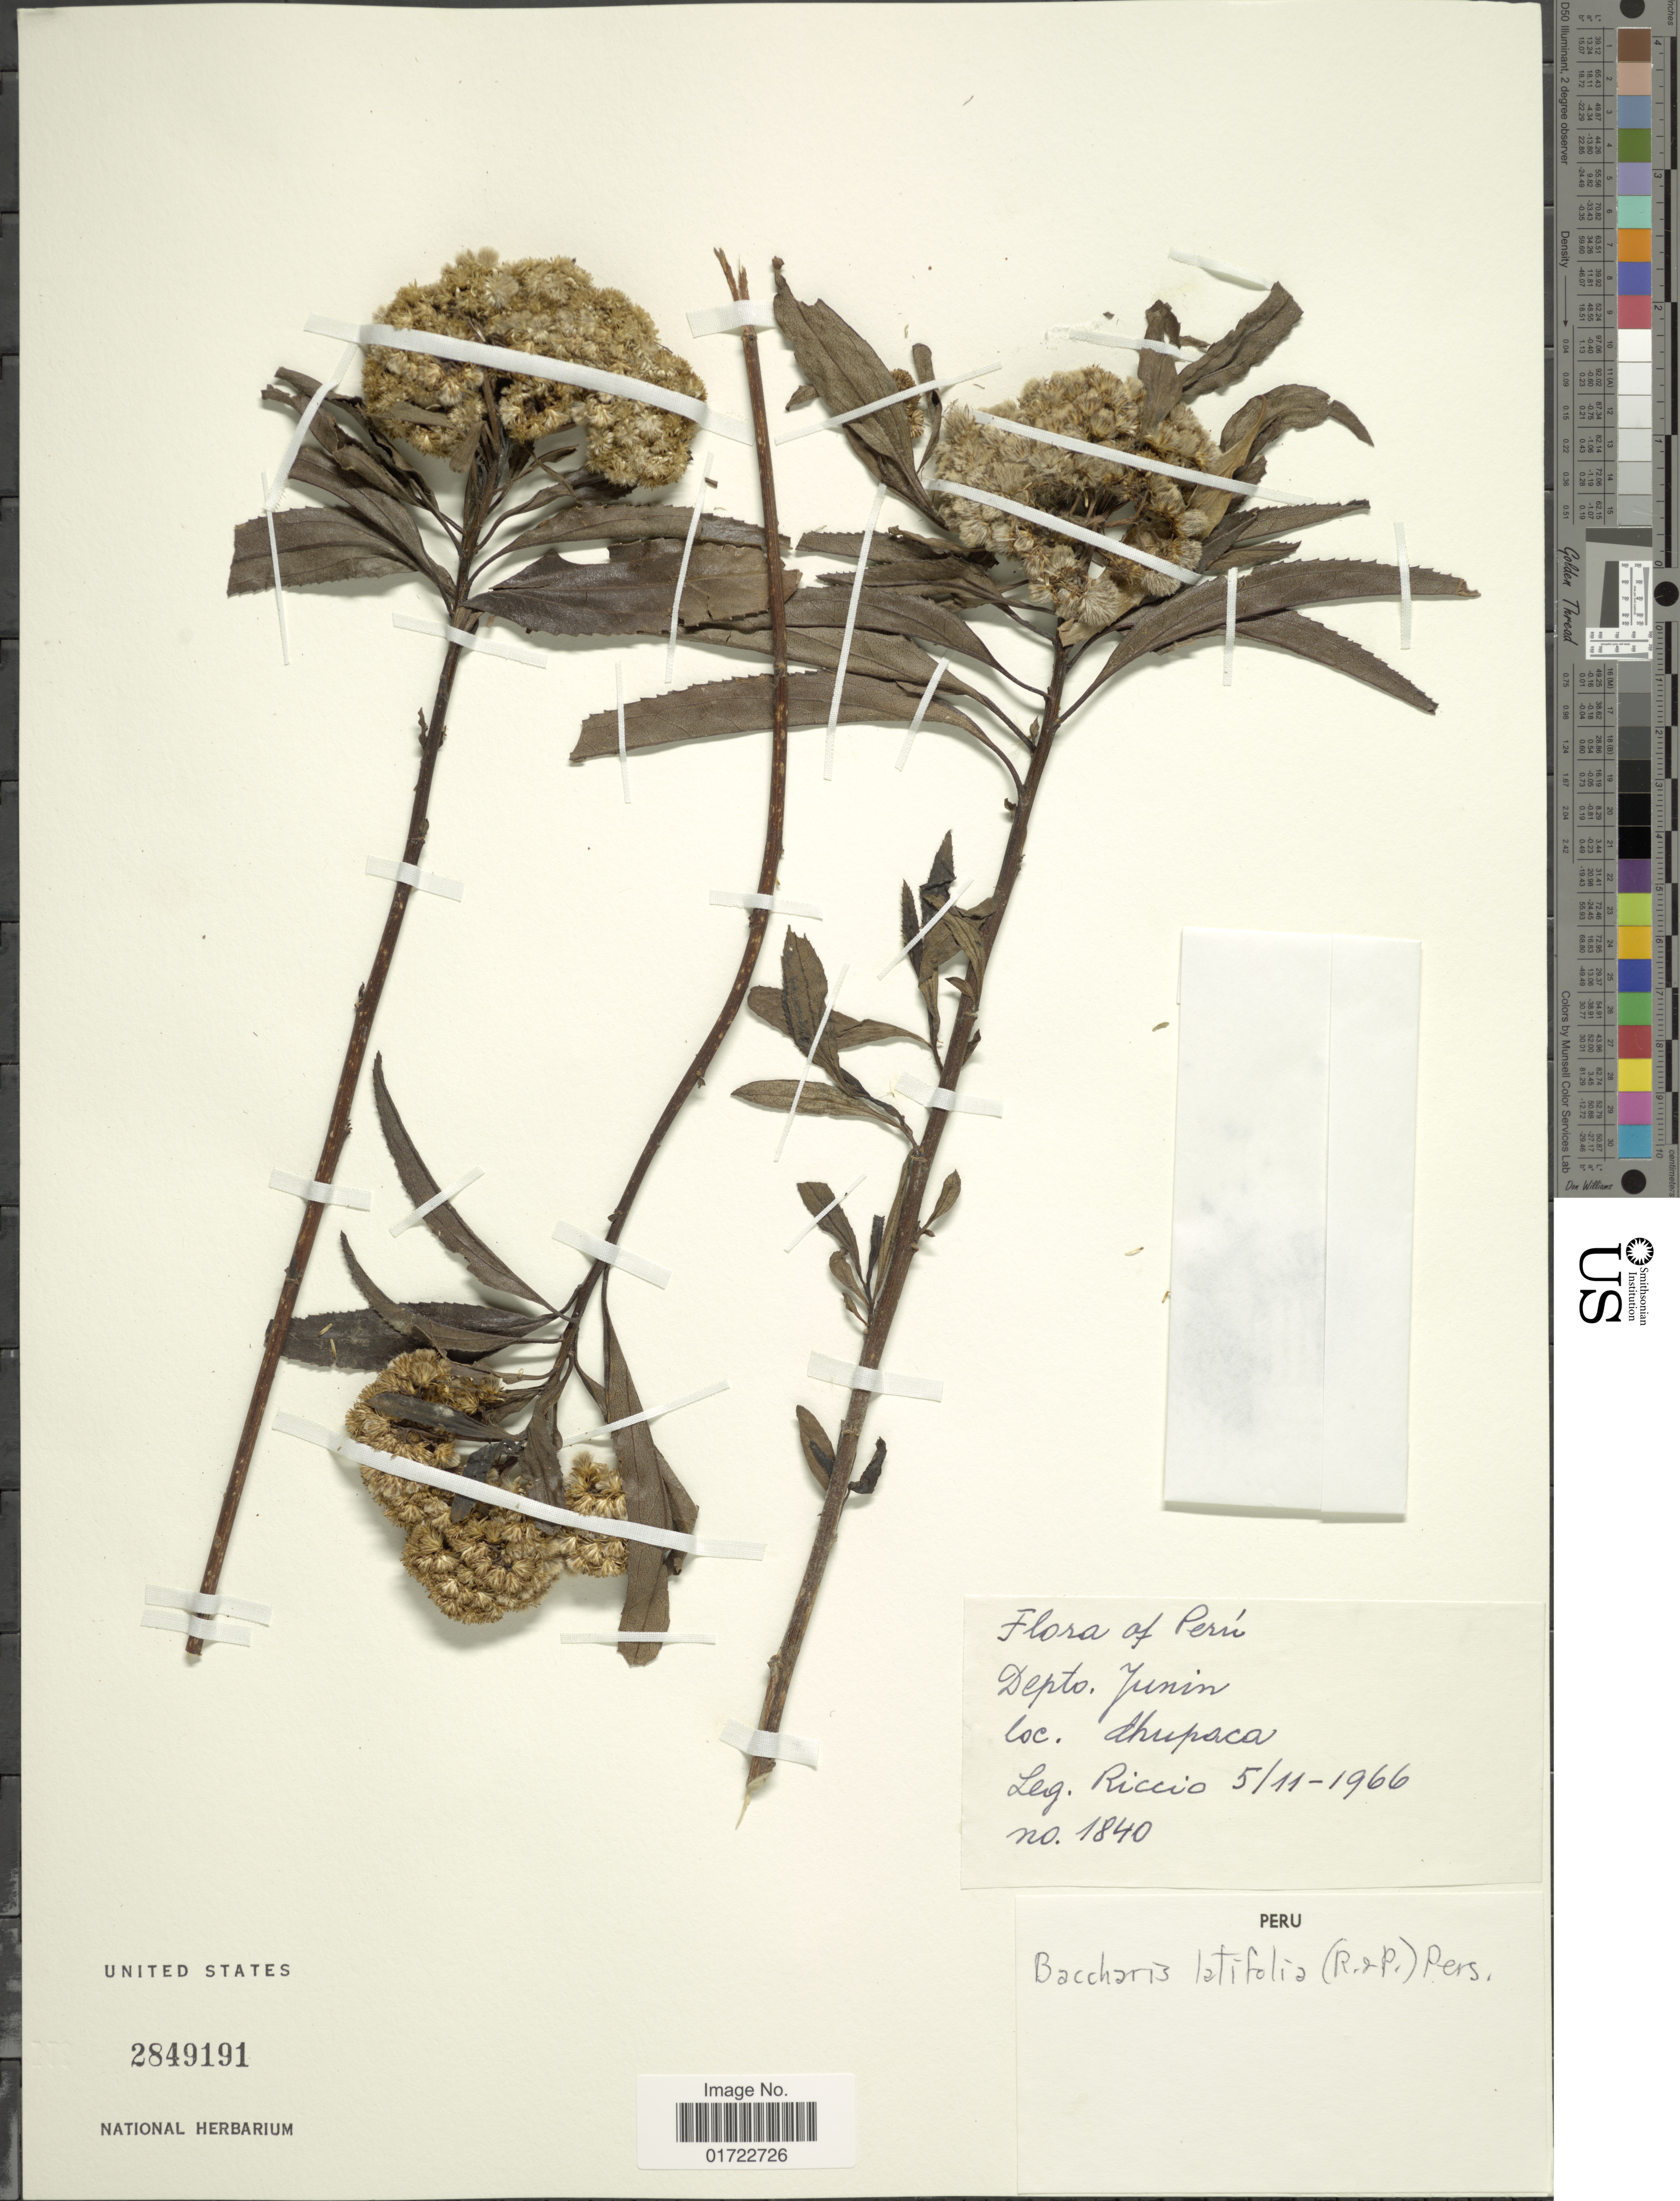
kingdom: Plantae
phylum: Tracheophyta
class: Magnoliopsida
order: Asterales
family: Asteraceae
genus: Baccharis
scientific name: Baccharis latifolia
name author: (Ruiz & Pav.) Pers.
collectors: Riccio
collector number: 1840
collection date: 1966-05-11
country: Peru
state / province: Junín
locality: Depto. Junin, Dhupsca.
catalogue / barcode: US 2849191